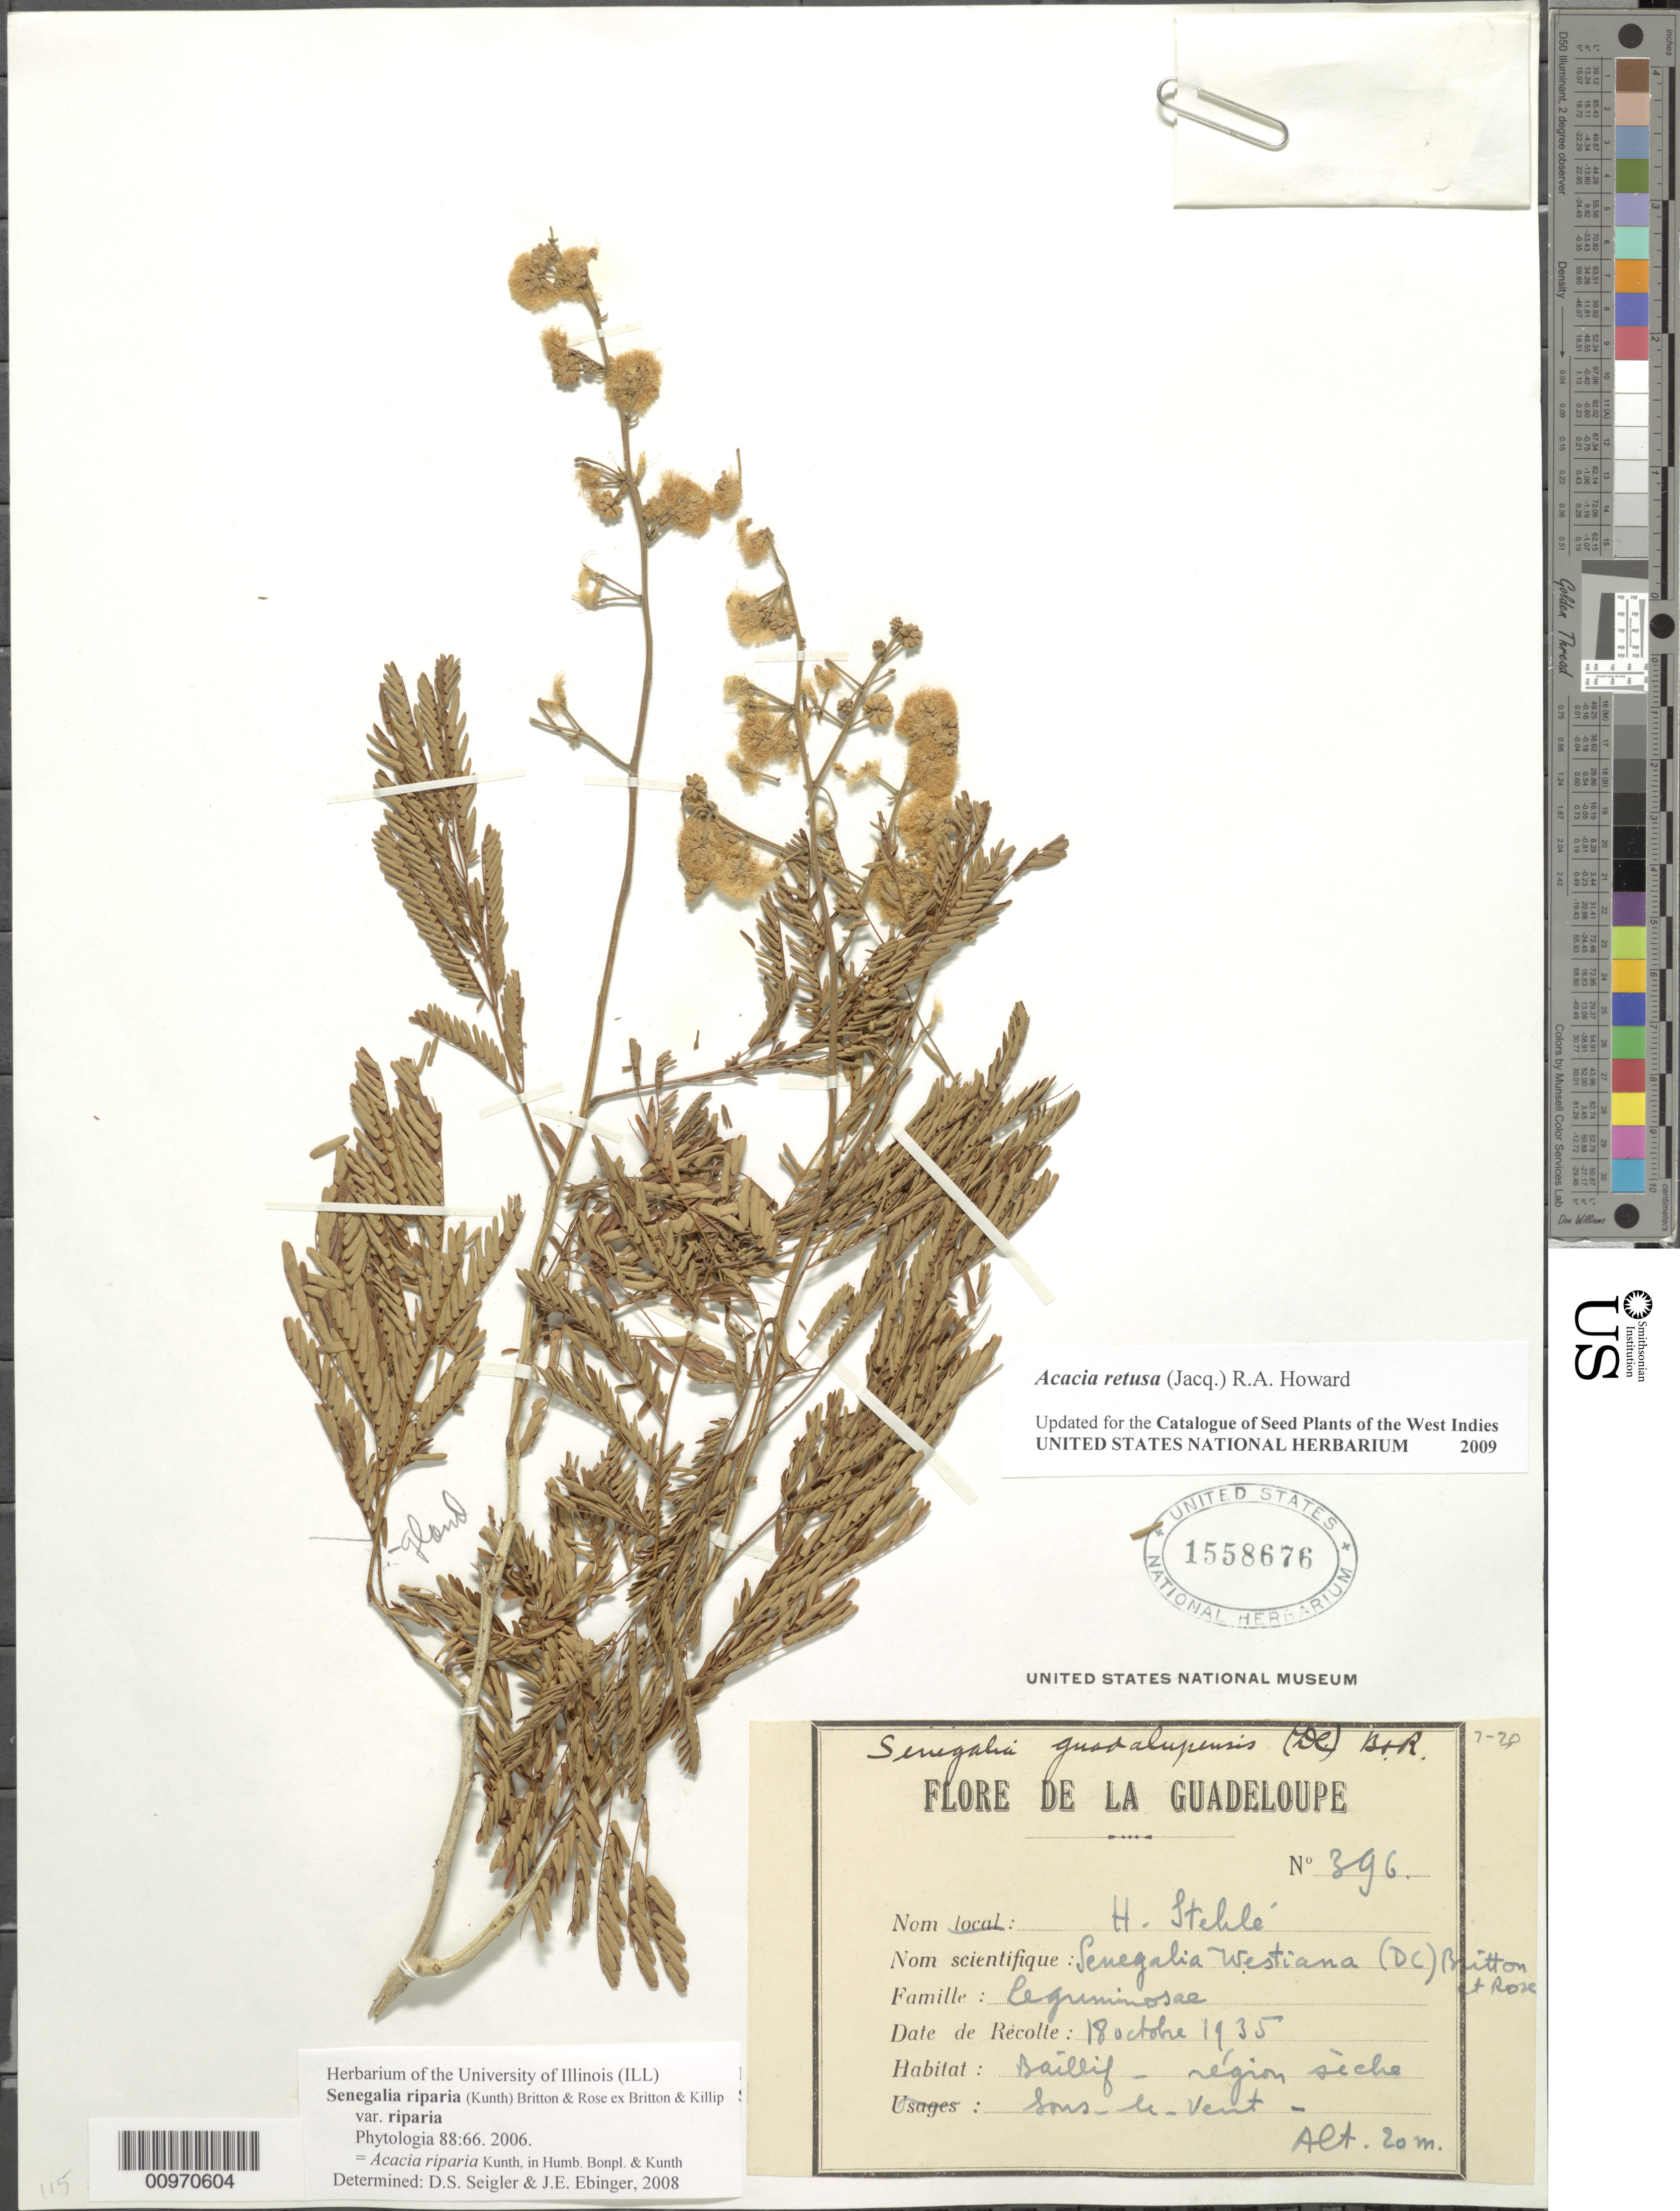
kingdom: Plantae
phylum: Tracheophyta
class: Magnoliopsida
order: Fabales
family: Fabaceae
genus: Senegalia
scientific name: Senegalia riparia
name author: (Kunth) Britton & Rose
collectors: H. Stehlé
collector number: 396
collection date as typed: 18 Oct 1935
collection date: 1935-10-18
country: Guadeloupe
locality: Sous-le-Vent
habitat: Taillis, région sèche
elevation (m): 20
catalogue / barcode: US 1558676